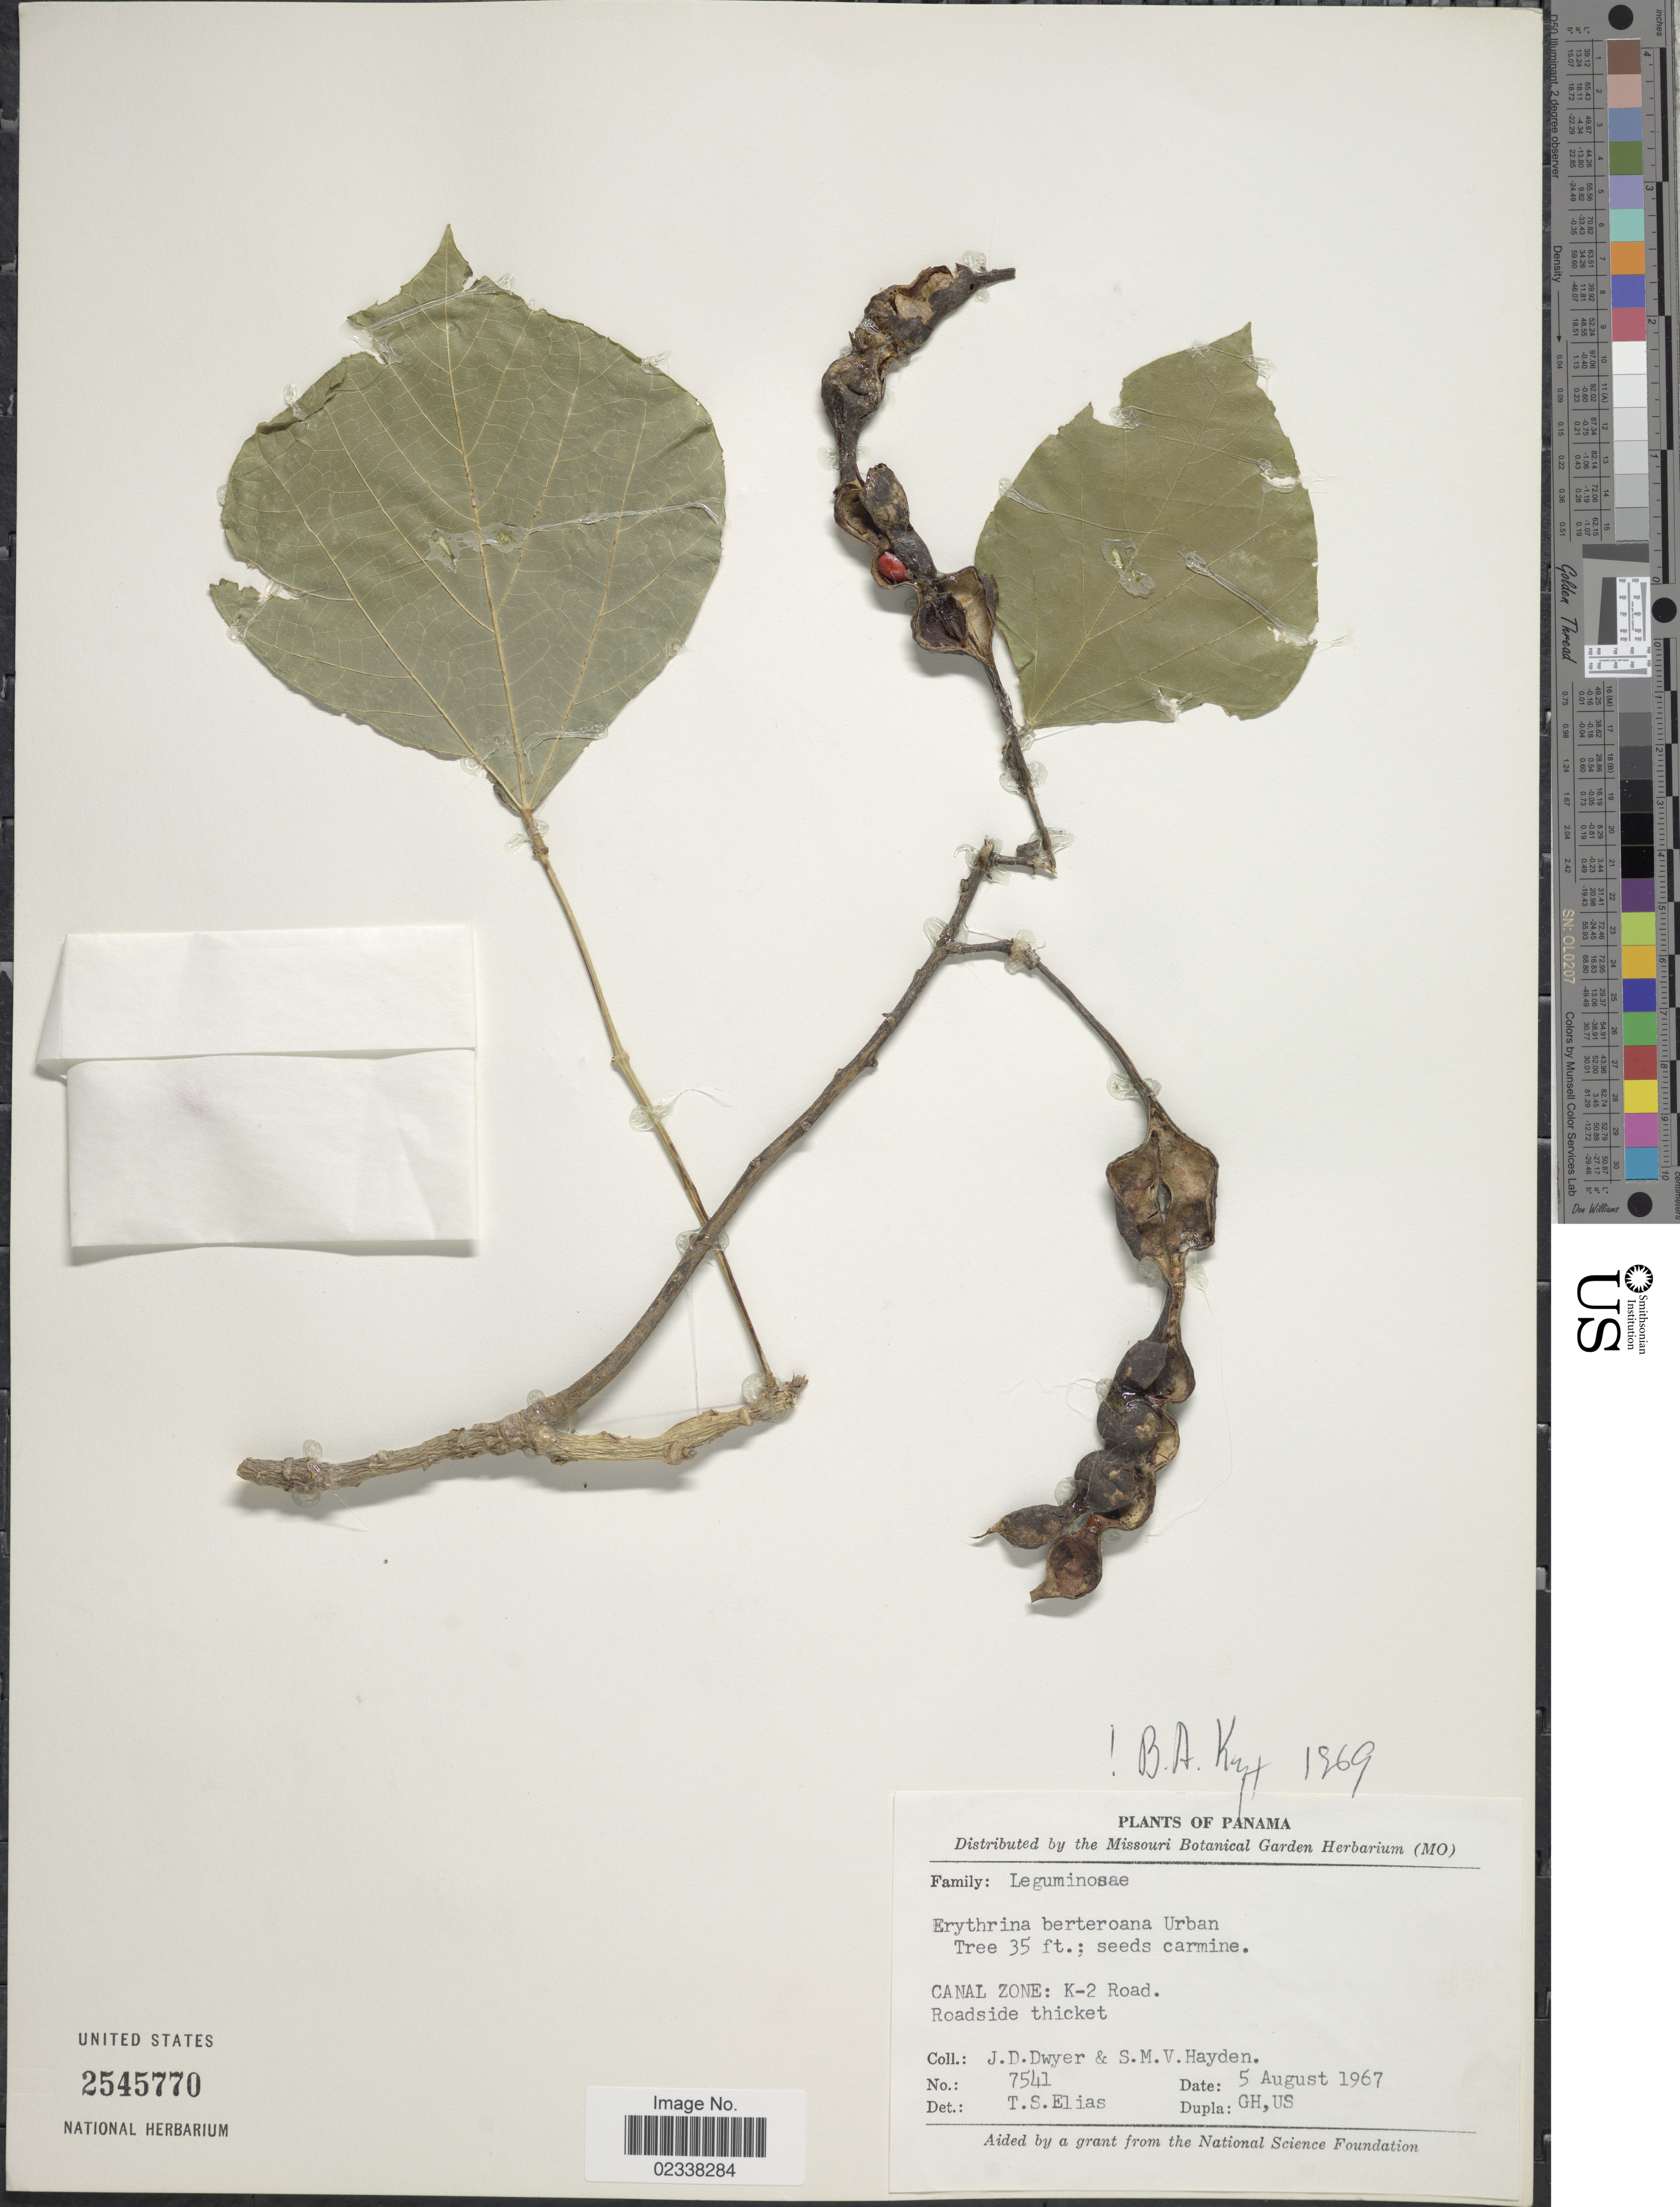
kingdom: Plantae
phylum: Tracheophyta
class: Magnoliopsida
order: Fabales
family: Fabaceae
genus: Erythrina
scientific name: Erythrina berteroana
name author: Urb.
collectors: J. D. Dwyer & S. M. Hayden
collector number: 7541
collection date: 1967-08-05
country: Panama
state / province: Colón / Panamá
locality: Canal Zone: K-2 Road.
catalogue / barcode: US 2545770